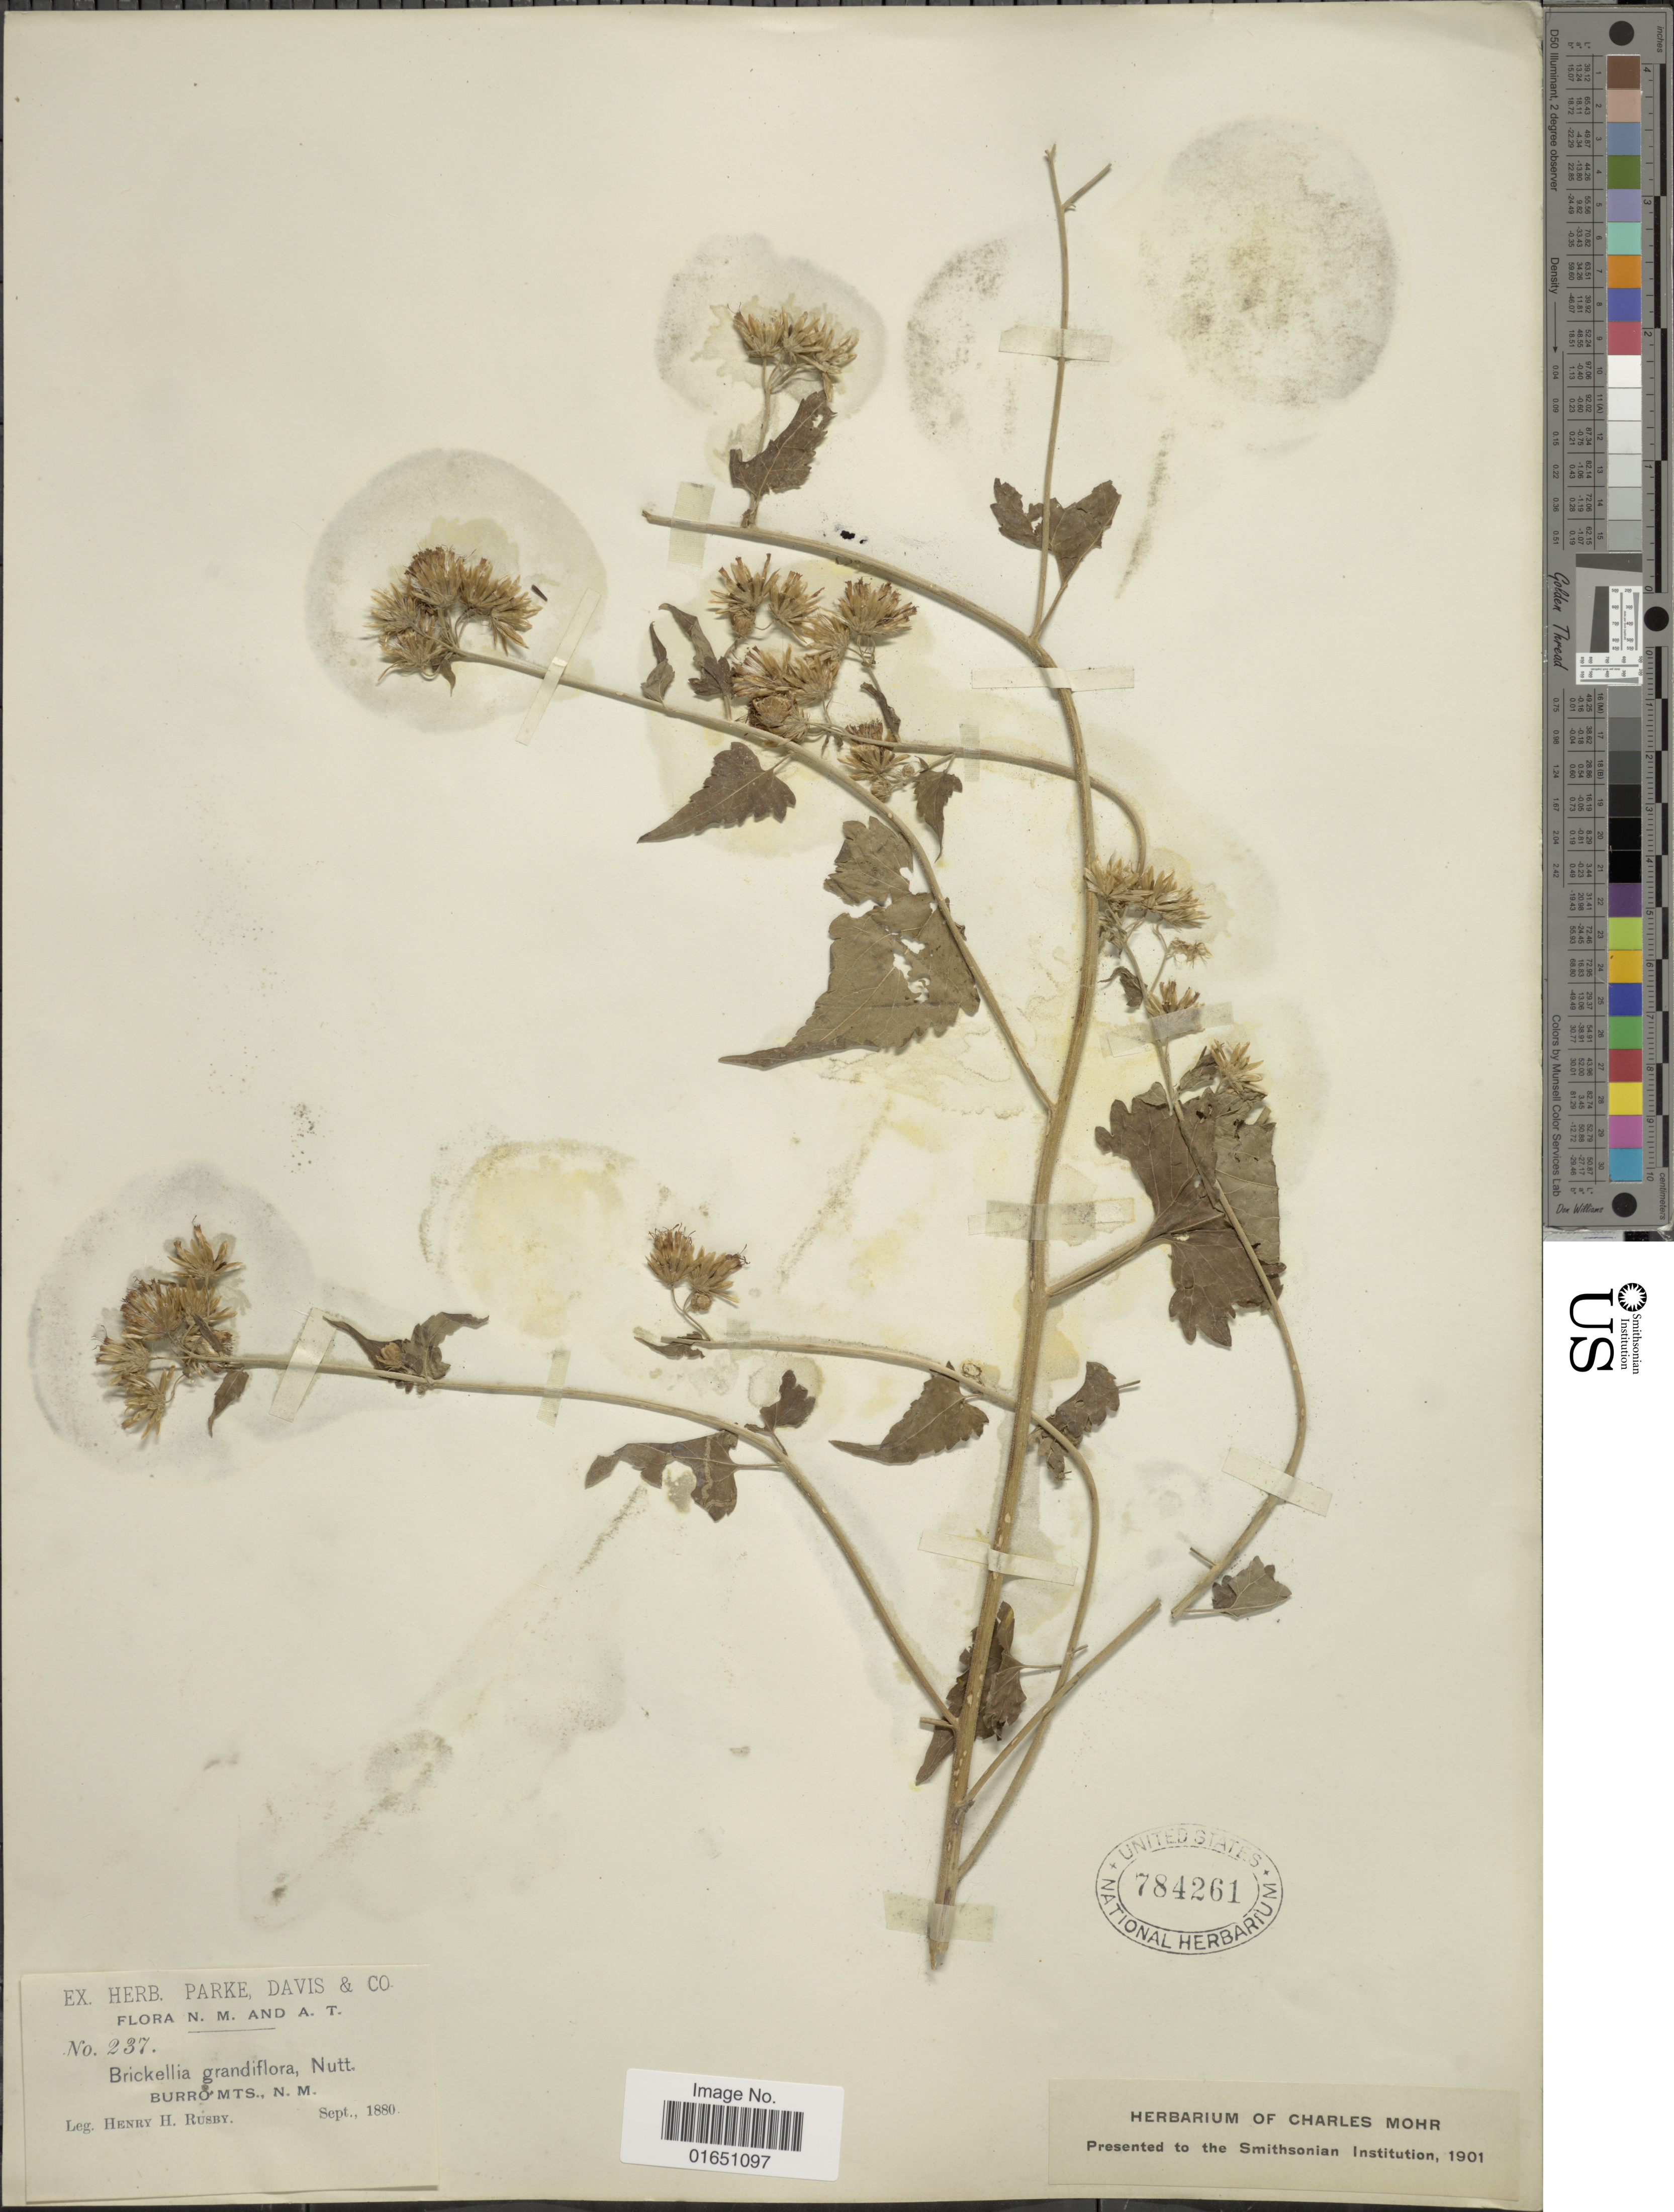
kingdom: Plantae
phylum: Tracheophyta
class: Magnoliopsida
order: Asterales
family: Asteraceae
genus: Brickellia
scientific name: Brickellia grandiflora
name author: (Hook.) Nutt.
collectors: H. H. Rusby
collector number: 237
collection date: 1880-09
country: United States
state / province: New Mexico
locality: Burro Mts., N. M.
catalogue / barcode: US 784261